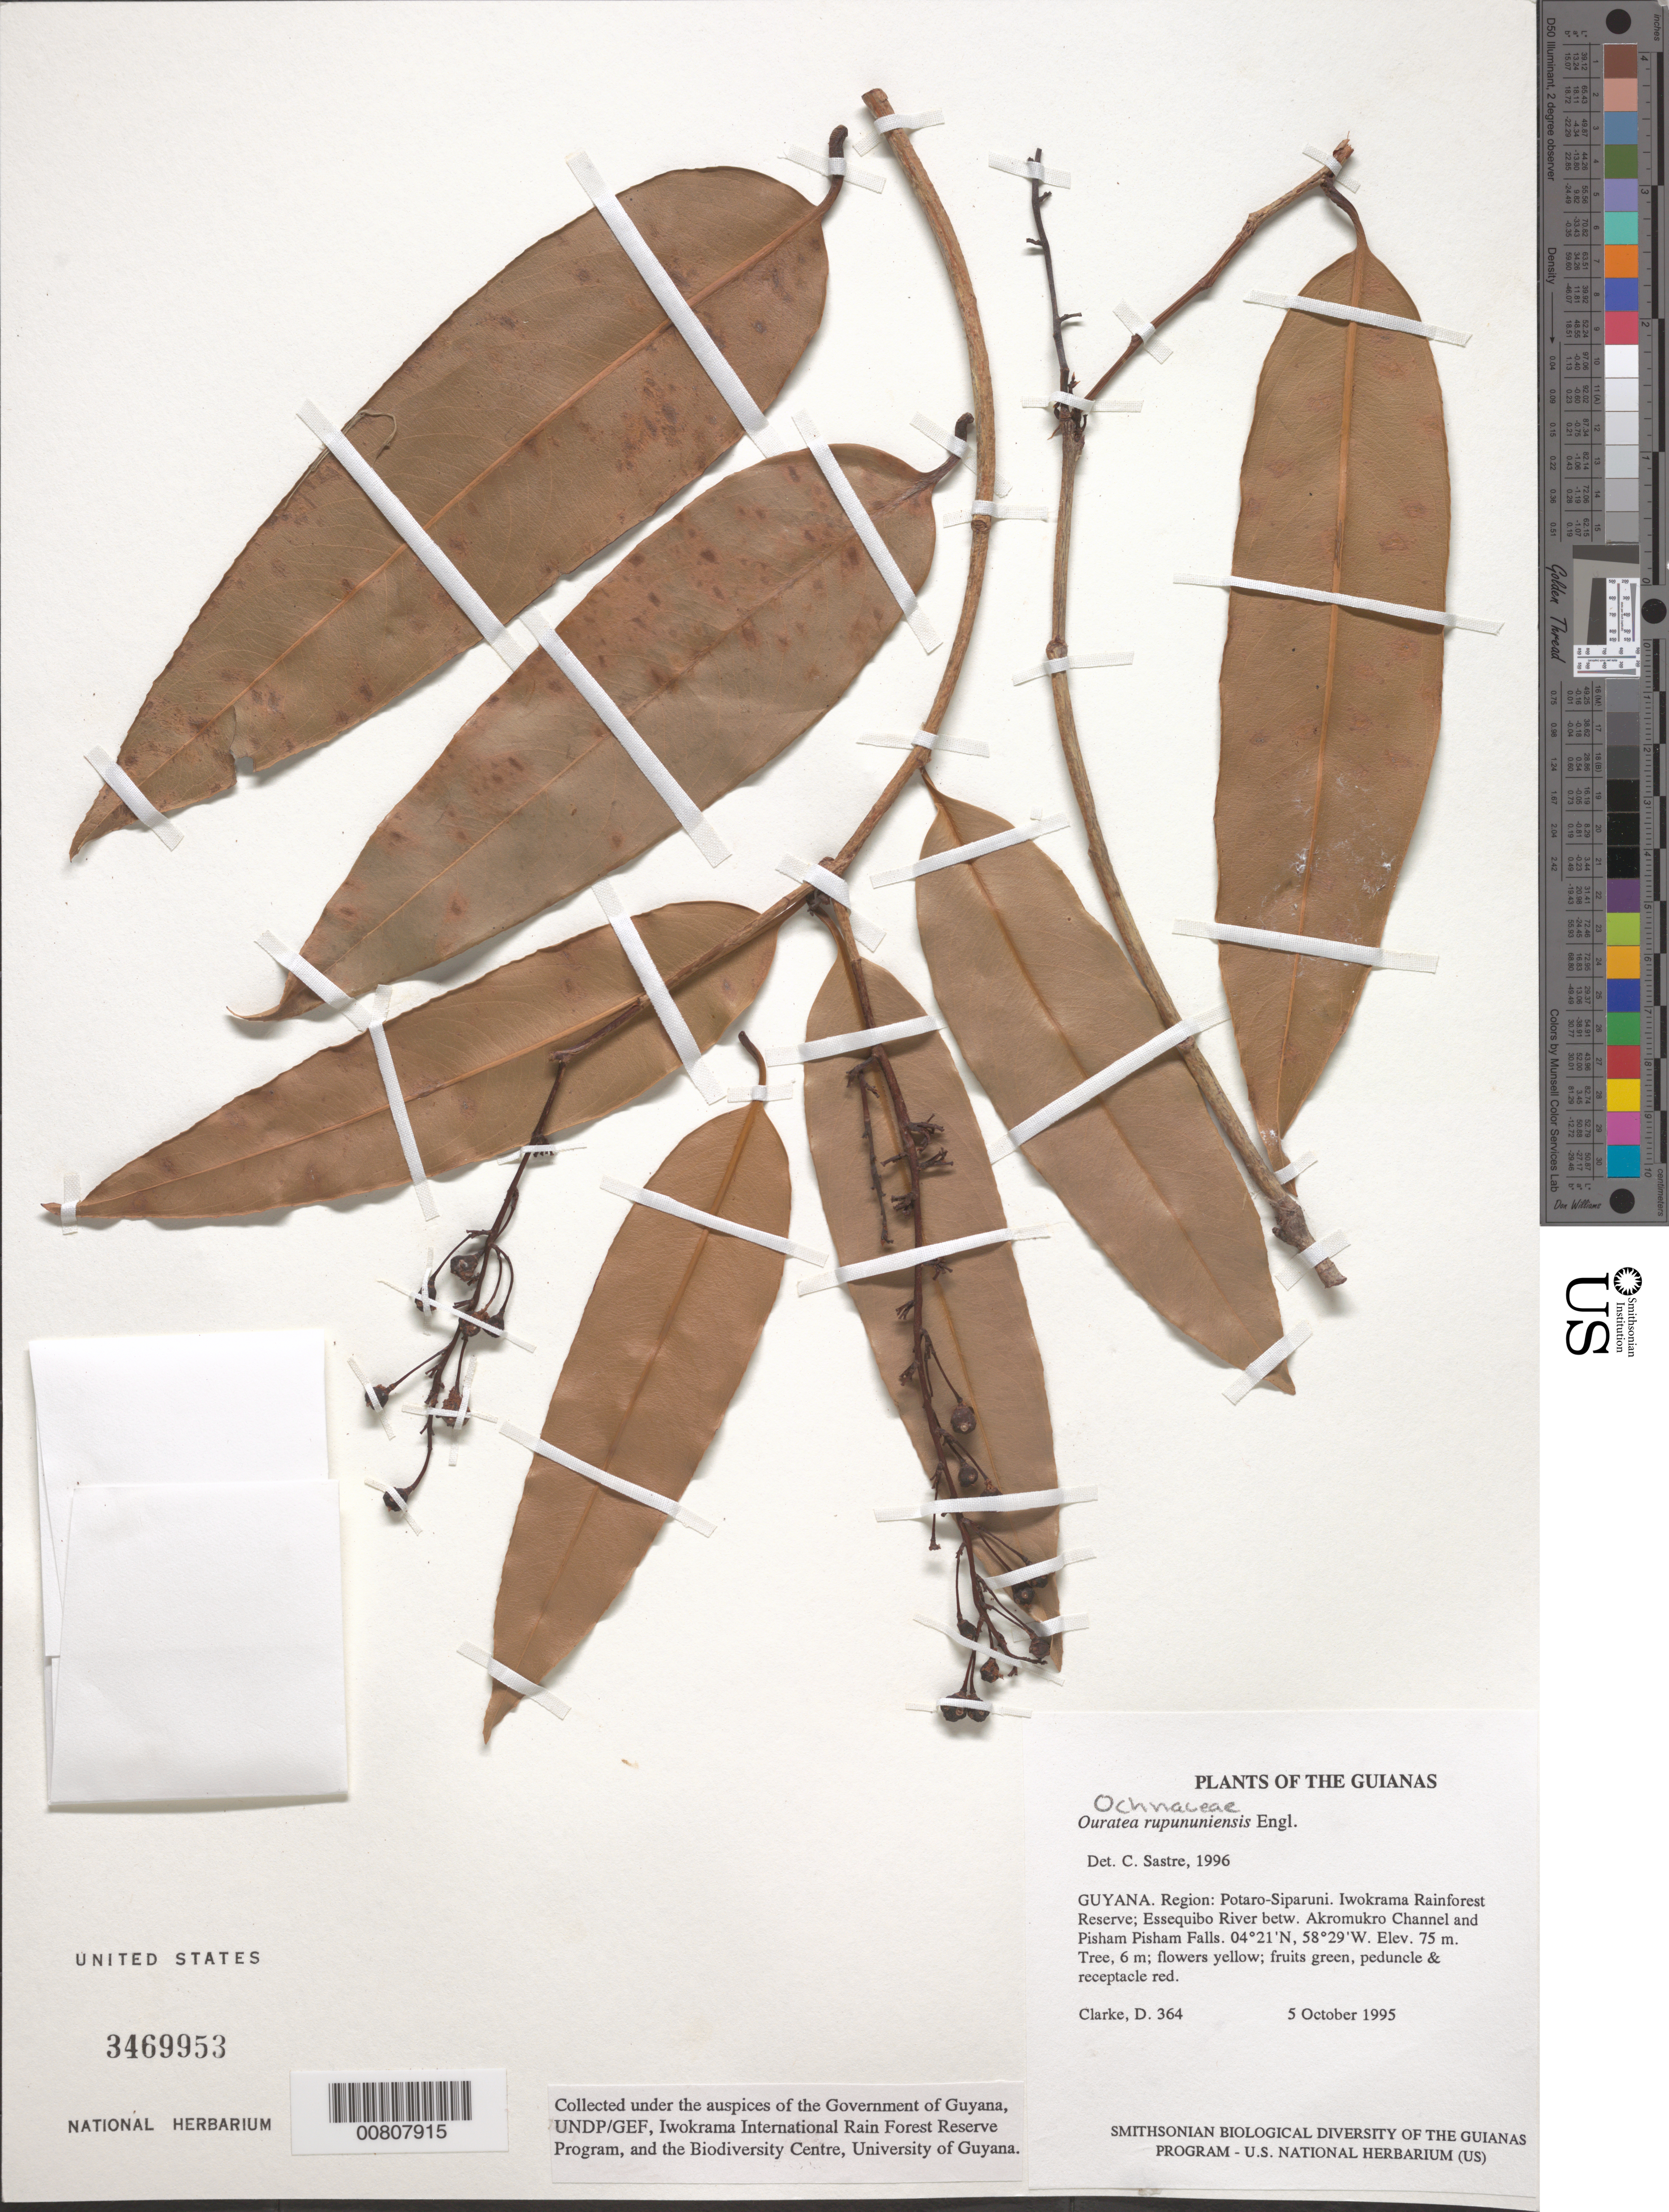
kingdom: Plantae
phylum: Tracheophyta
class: Magnoliopsida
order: Malpighiales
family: Ochnaceae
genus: Ouratea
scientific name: Ouratea rupununiensis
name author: Klotzsch ex Engl.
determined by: Sastre, C. H. L.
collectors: H. D. Clarke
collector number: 364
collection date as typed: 5 October 1995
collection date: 1995-10-05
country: Guyana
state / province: Potaro-Siparuni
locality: Iwokrama Rainforest Reserve; Essequibo River betw. Akromukro Channel and Pisham Pisham Falls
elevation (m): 75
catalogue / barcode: US 3469953